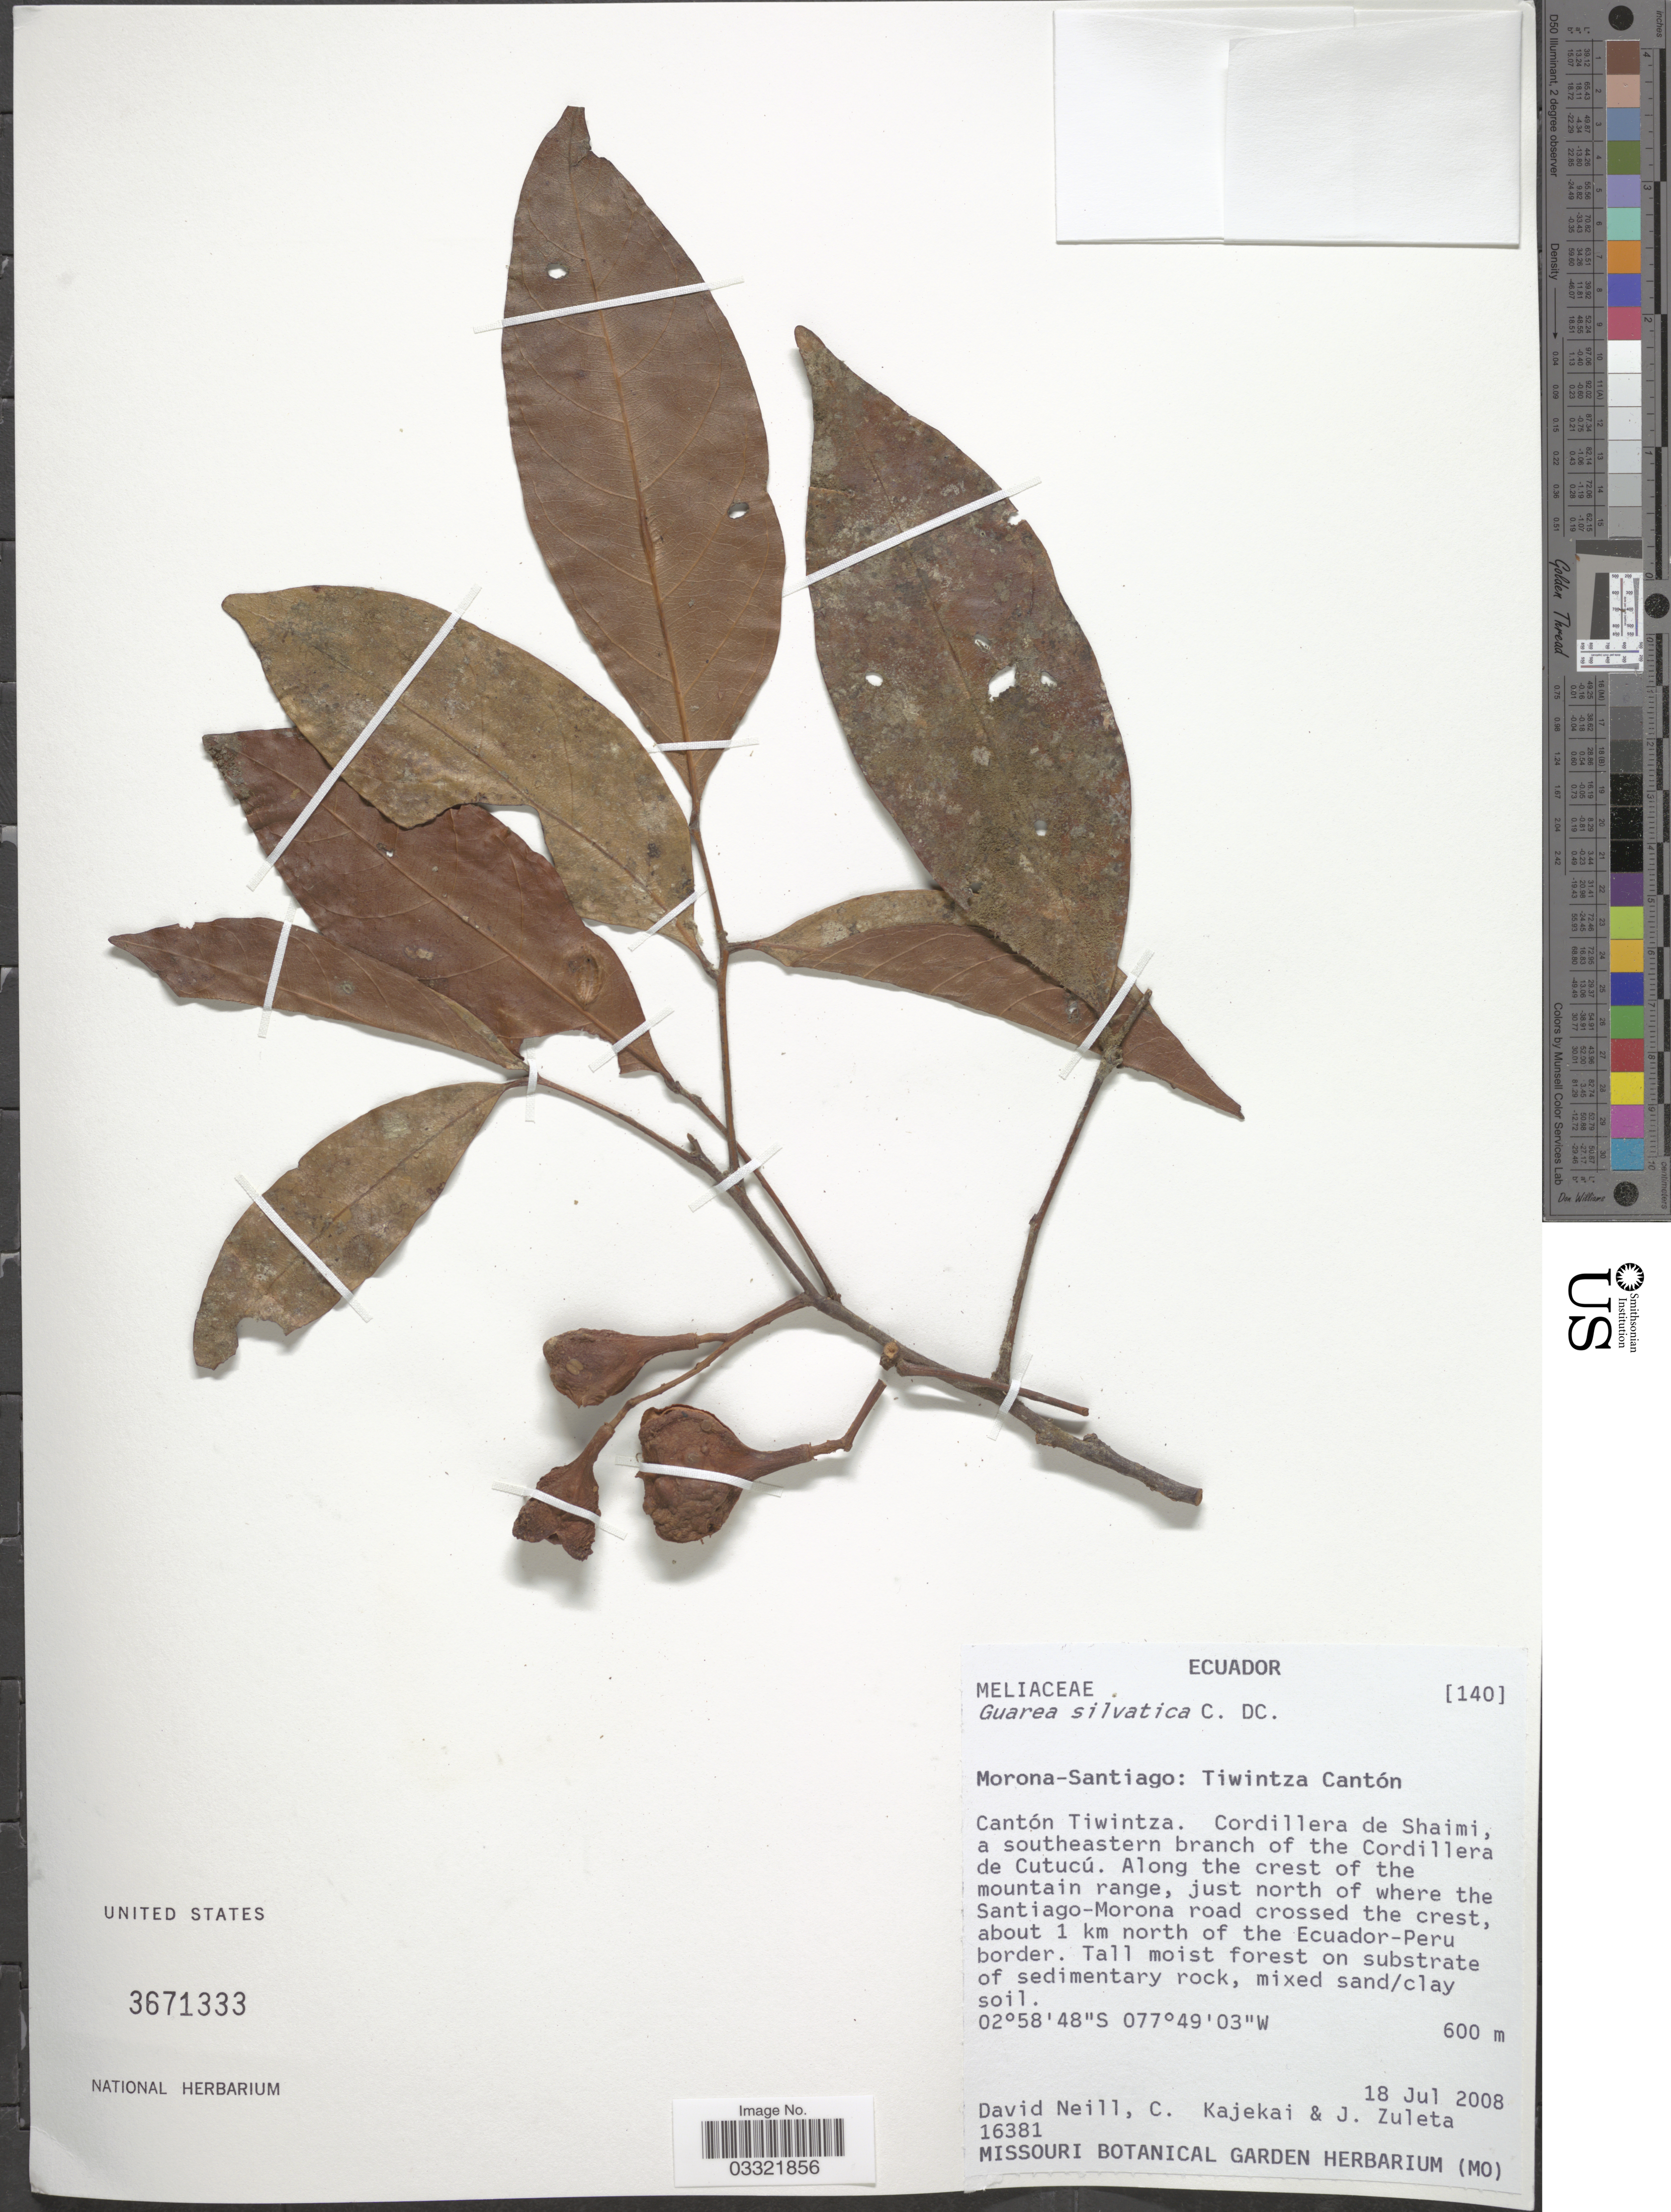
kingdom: Plantae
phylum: Tracheophyta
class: Magnoliopsida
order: Sapindales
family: Meliaceae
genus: Guarea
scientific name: Guarea silvatica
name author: C. DC.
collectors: D. Neill, C. Kajekai & J. Zuleta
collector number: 16381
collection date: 2008-07-18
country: Ecuador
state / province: Morona-Santiago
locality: Tiwintza Cantón. Cordillera de Shaimi, a southeastern branch of the Cordillera de Cutucú. Along the crest of the mountain range, just north of where the Santiago-Morona road crossed the crest, about 1 km north of the Ecuador-Peru border.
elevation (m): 600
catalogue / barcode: US 3671333